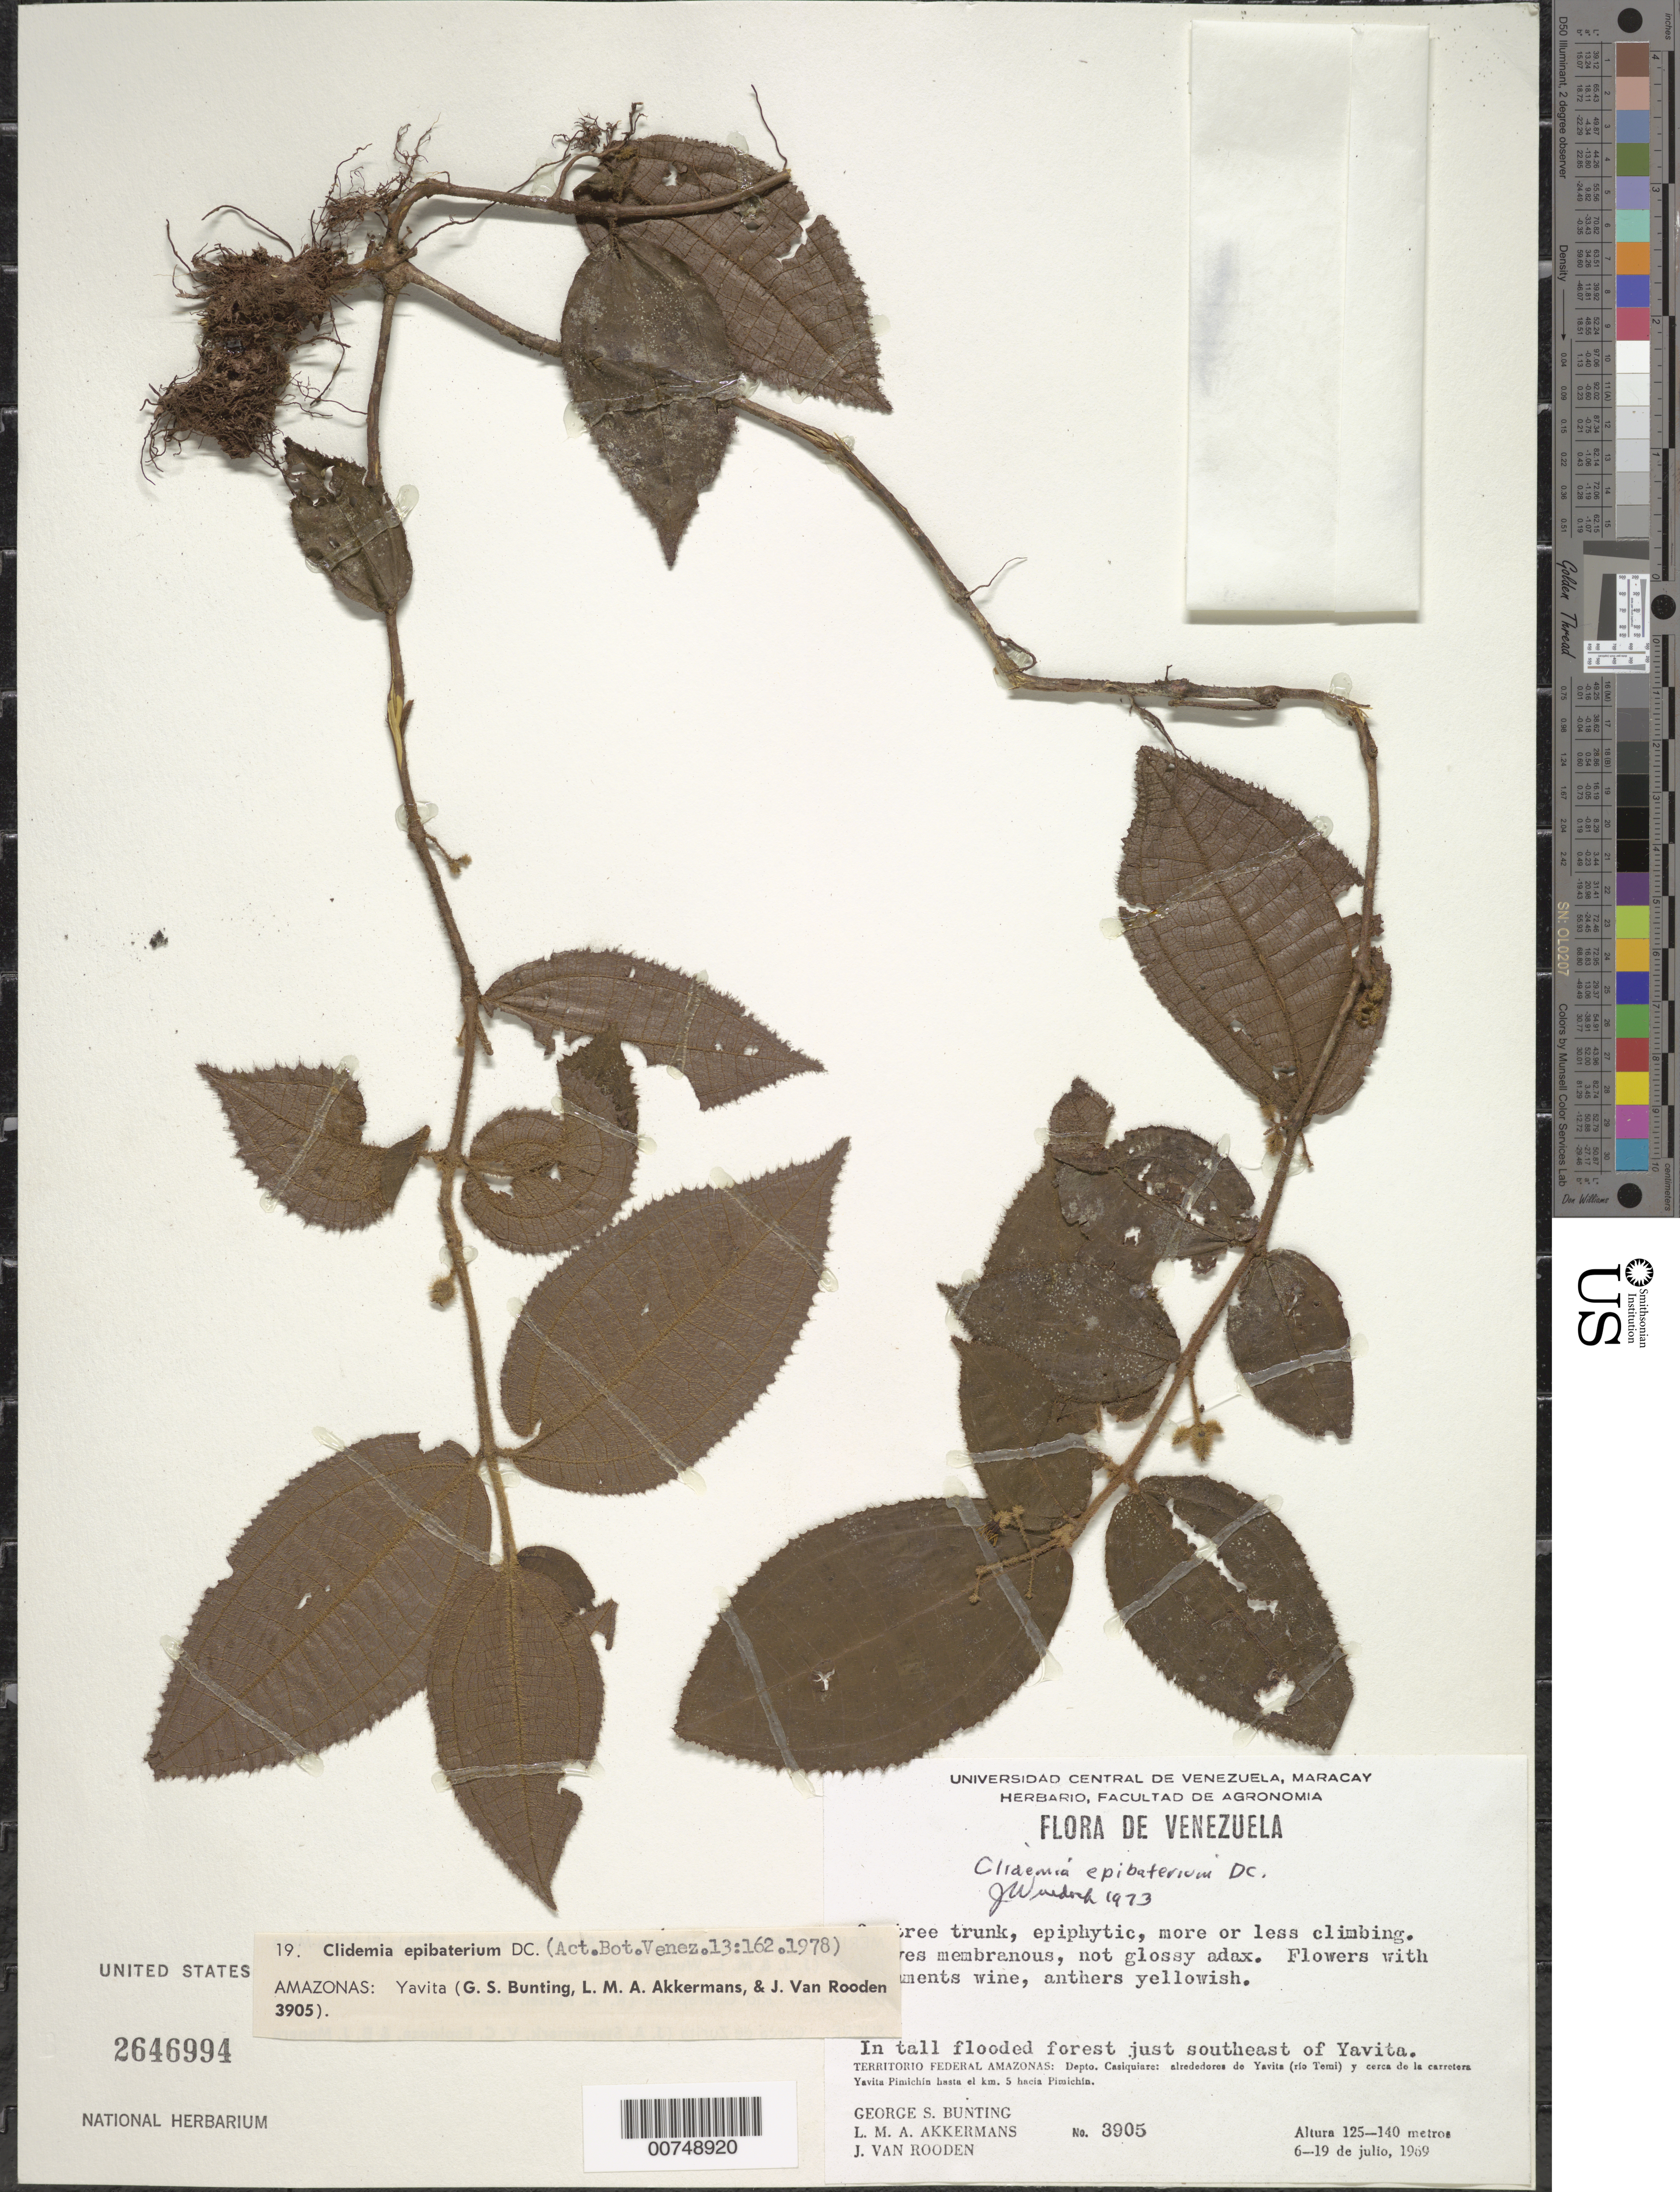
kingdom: Plantae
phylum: Tracheophyta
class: Magnoliopsida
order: Myrtales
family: Melastomataceae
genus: Clidemia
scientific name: Clidemia epibaterium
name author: DC.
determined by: Wurdack, John J., (US), US (UNITED STATES)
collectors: G. S. Bunting, L. M. Akkermans & J. Van Rooden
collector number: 3905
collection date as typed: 6-Jul-69 to 19-Jul-69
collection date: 1969-07-06/1969-07-19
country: Venezuela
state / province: Amazonas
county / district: Maroa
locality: Yavita (Río Temi), y cerca de la carretera Yavita Pimichin hasta el km 5 hacia Pimichin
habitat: Tall flooded forest; on tree trunk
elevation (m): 125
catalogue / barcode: US 2646994